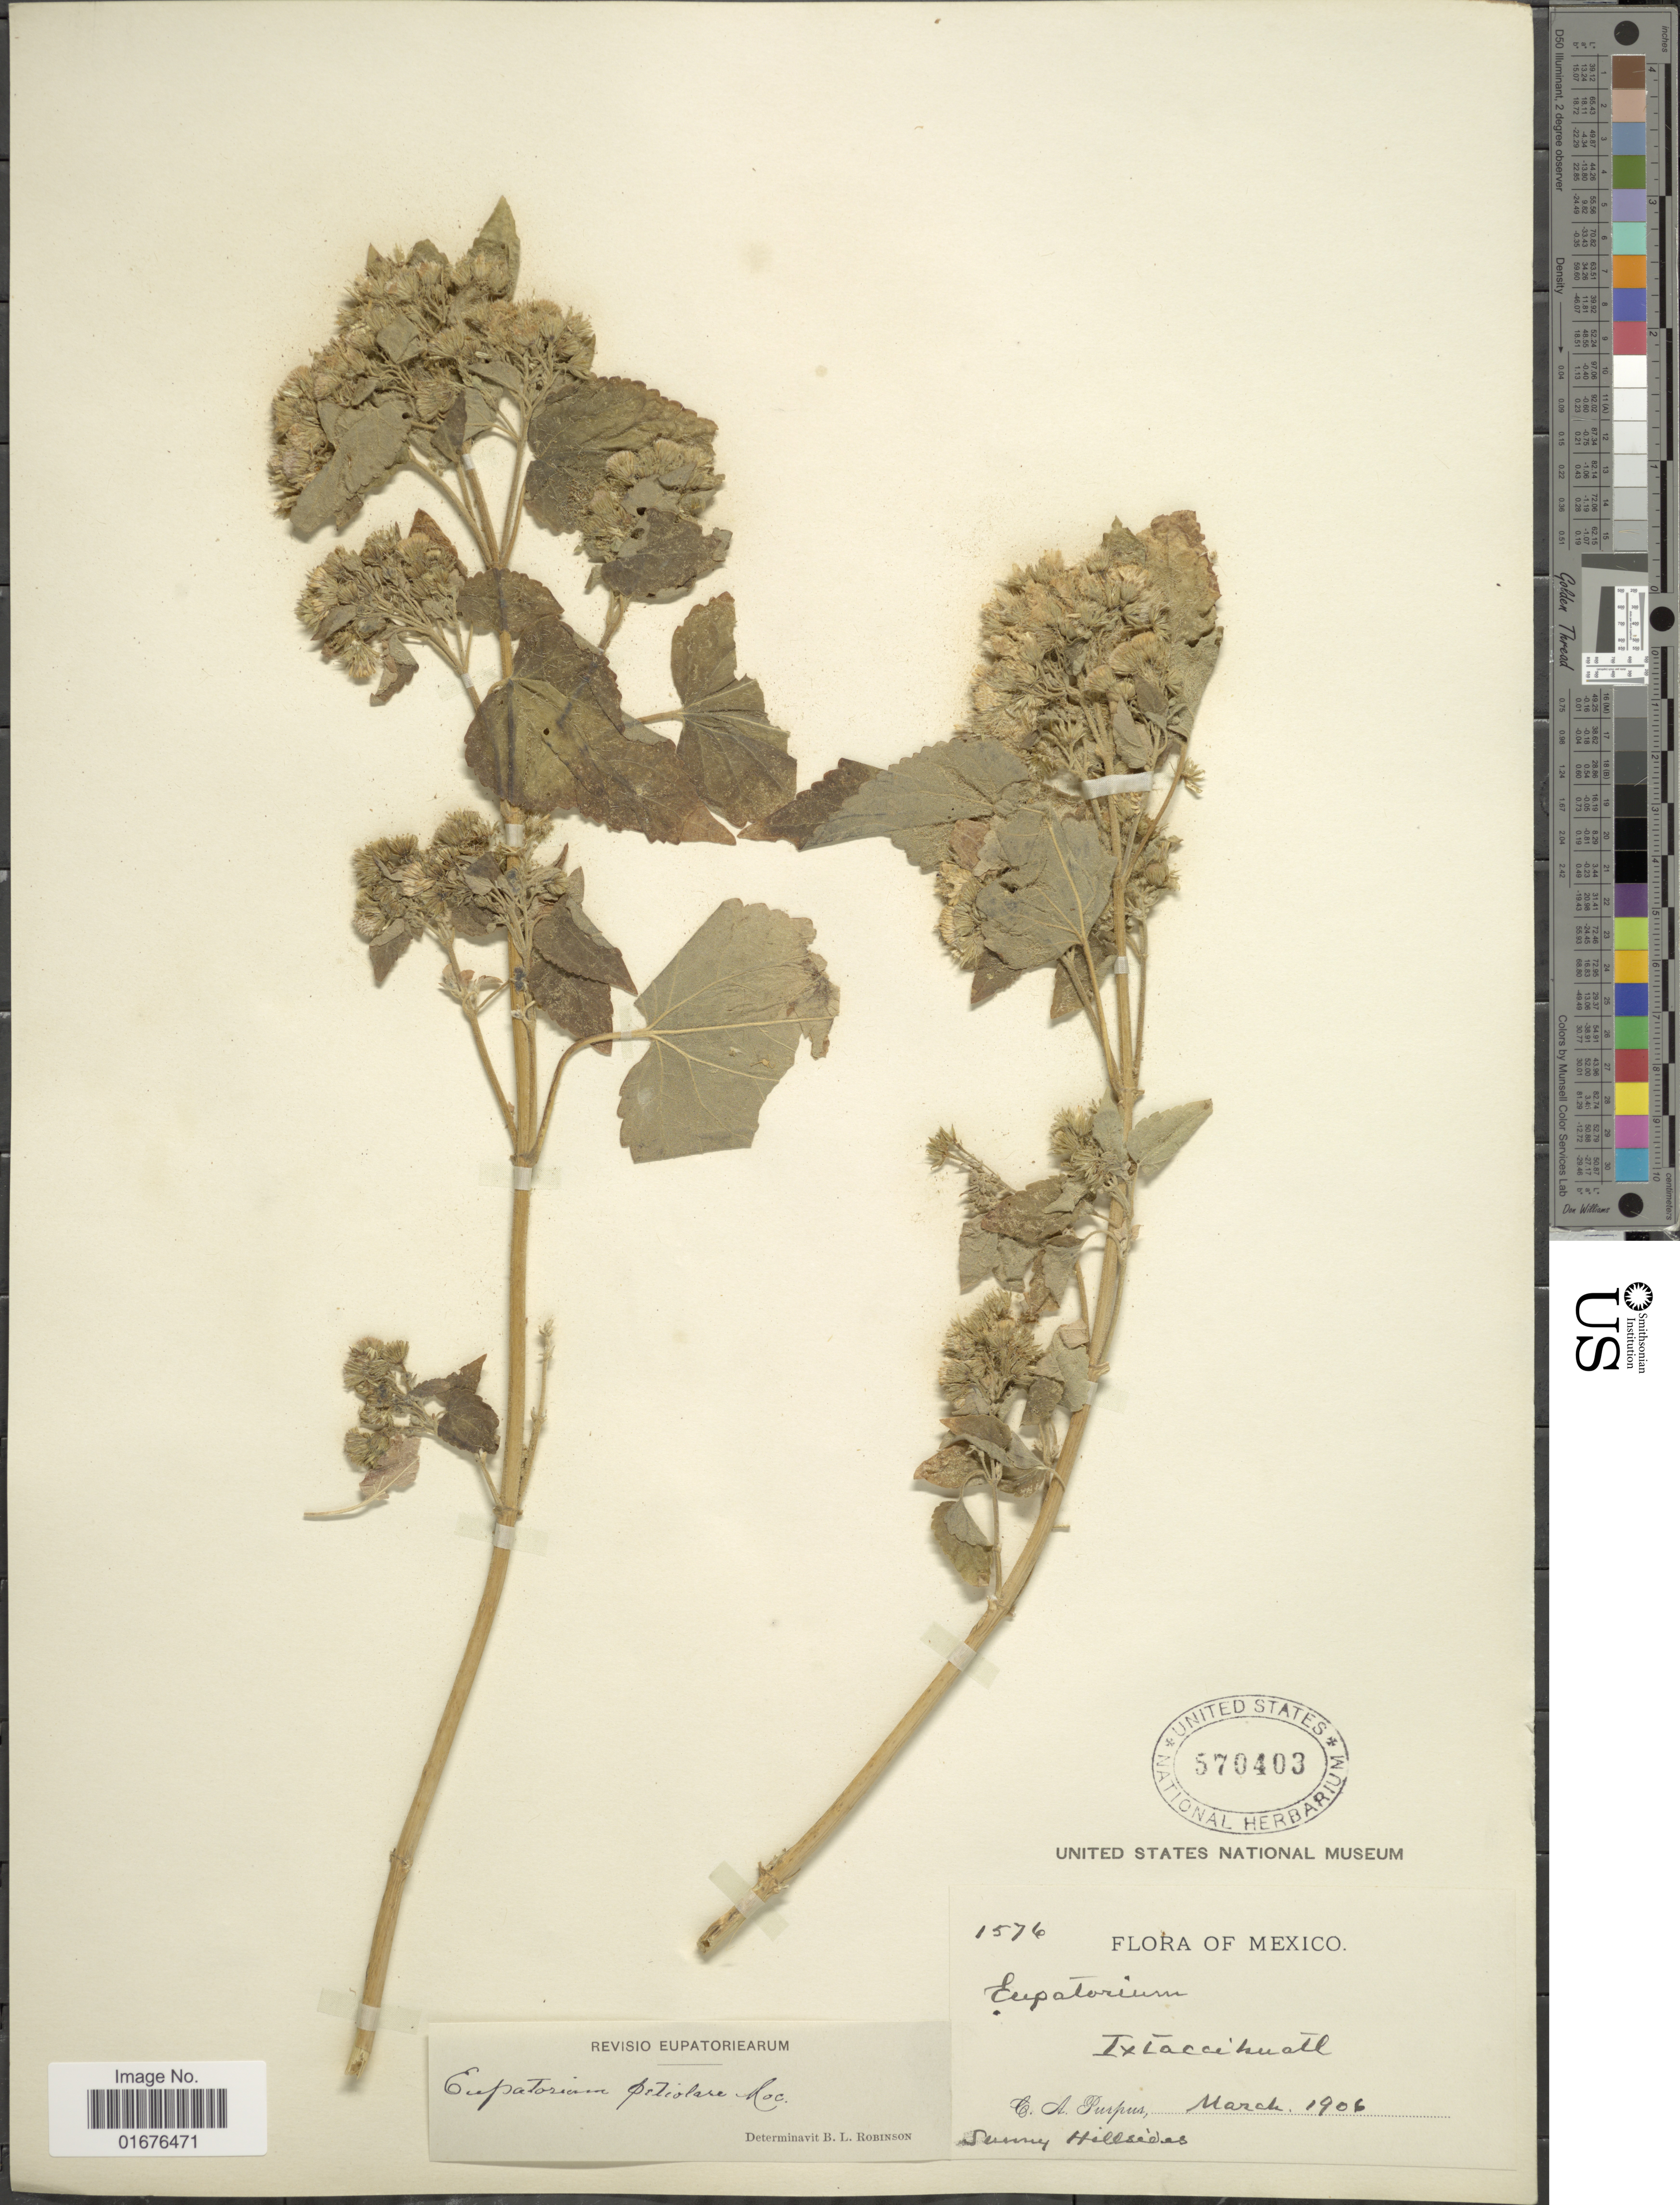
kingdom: Plantae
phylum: Tracheophyta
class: Magnoliopsida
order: Asterales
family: Asteraceae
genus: Ageratina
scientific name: Ageratina petiolaris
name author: (Moc. & Sessé ex DC.) R.M. King & H. Rob.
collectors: C. A. Purpus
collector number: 1576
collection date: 1906-03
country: Mexico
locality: Ixtaccihuatl, Sunny Hillsides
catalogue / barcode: US 570403